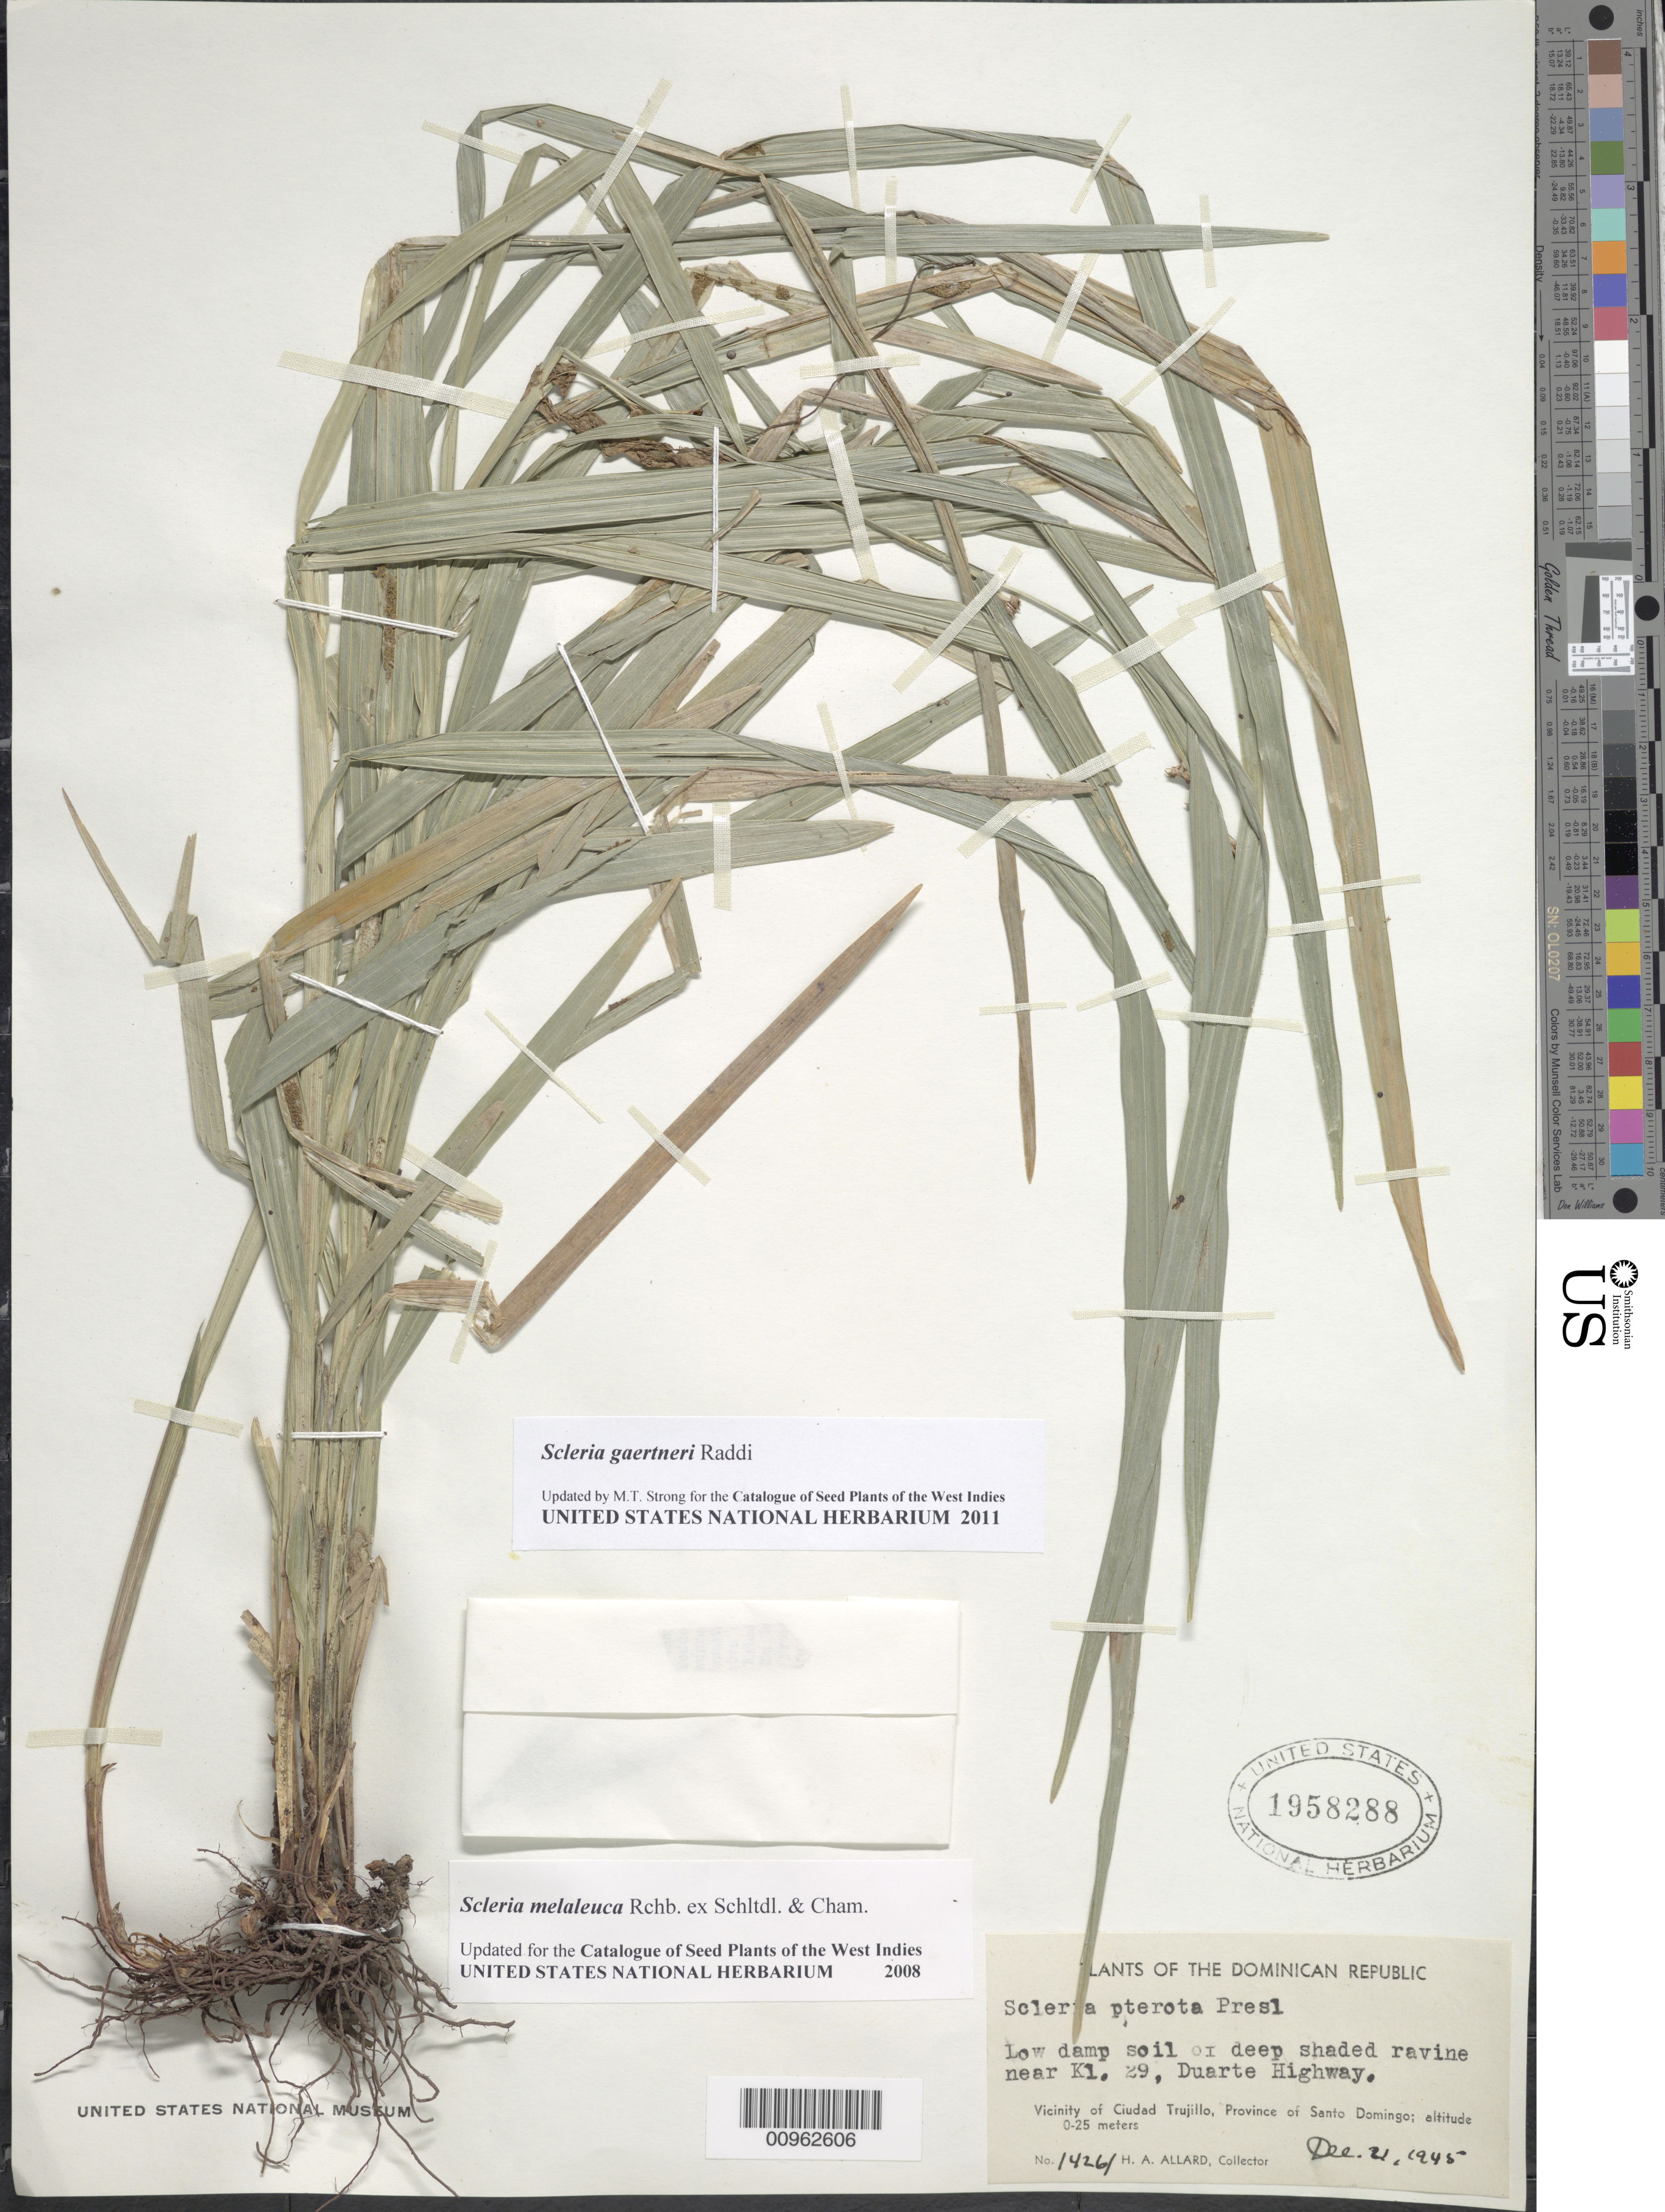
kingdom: Plantae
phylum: Tracheophyta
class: Liliopsida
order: Poales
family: Cyperaceae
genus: Scleria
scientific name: Scleria gaertneri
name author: Raddi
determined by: Strong, M. T., (US), Smithsonian Institution - National Museum of Natural History (UNITED STATES)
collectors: H. A. Allard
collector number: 14261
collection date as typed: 21 Dec 1945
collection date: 1945-12-21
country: Dominican Republic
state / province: Santo Domingo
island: Hispaniola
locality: Vicinity of Ciudad Trujillo, ravine near Kl 29, Duarte Highway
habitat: Low damp soil of deep shaded ravine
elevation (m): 0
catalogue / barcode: US 1958288